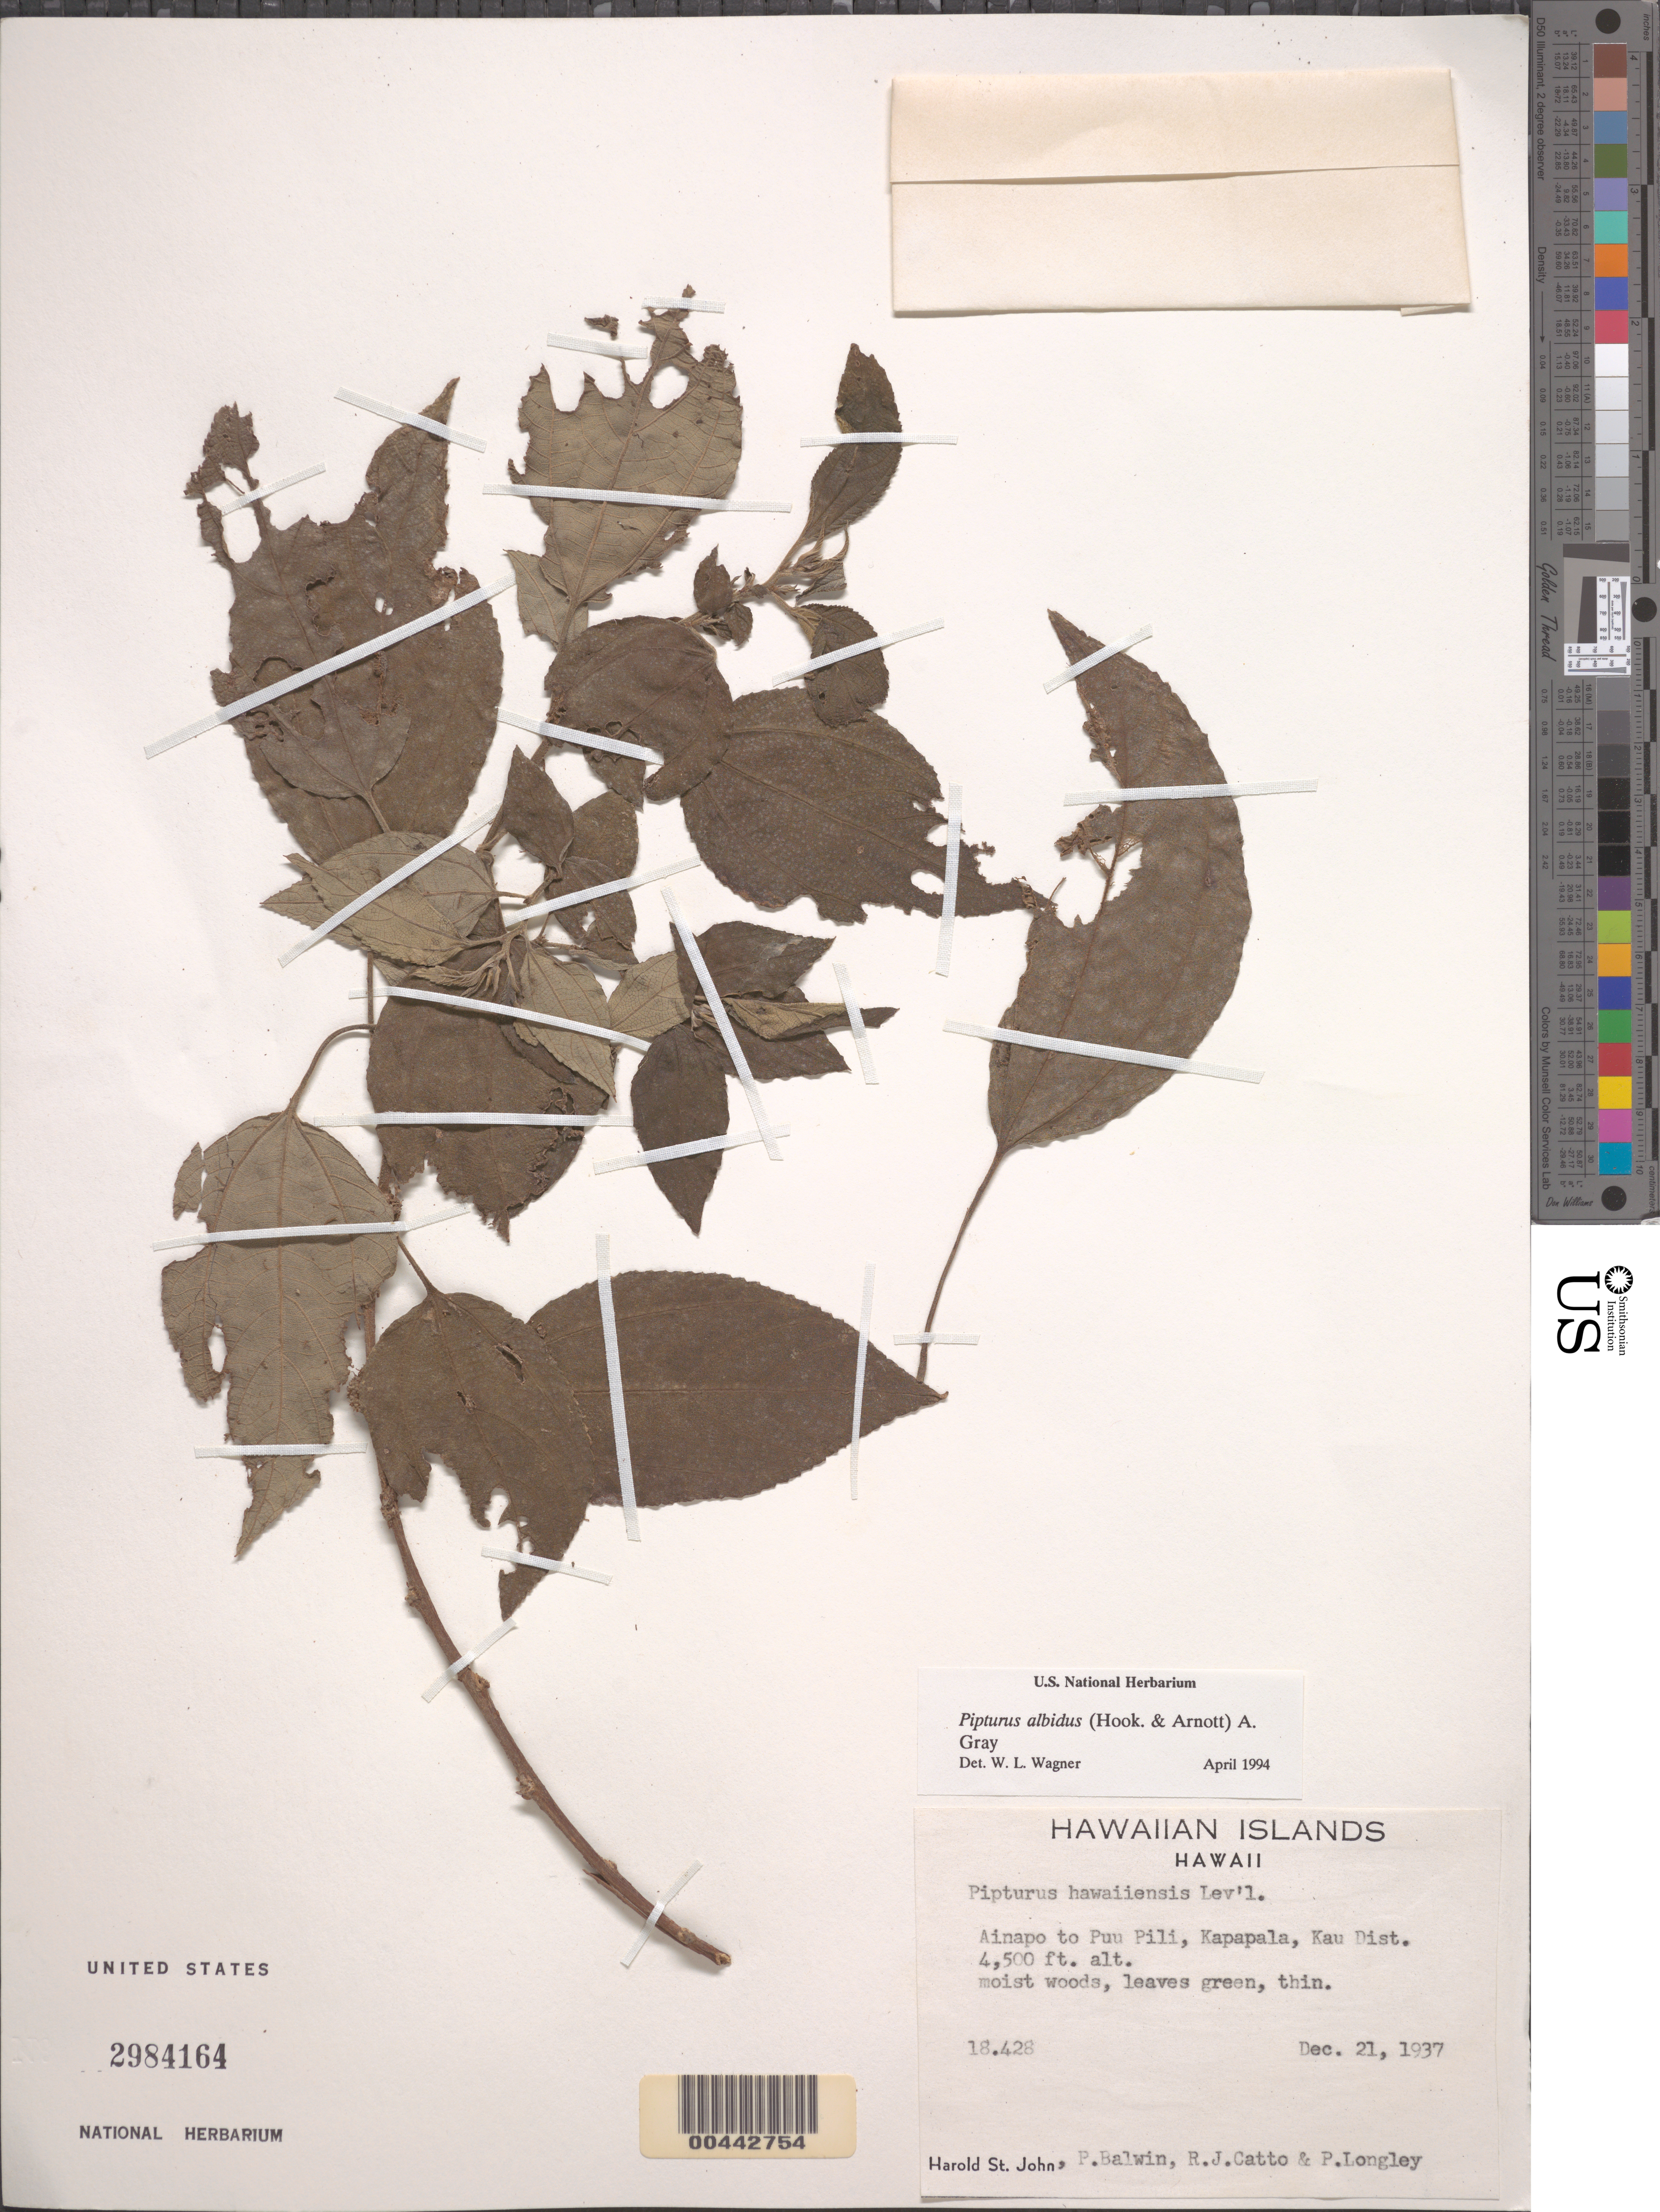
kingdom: Plantae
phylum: Tracheophyta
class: Magnoliopsida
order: Rosales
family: Urticaceae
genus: Pipturus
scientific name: Pipturus albidus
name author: (Hook. & Arn.) A. Gray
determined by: Wagner, W. L., (BOT), Smithsonian Institution - National Museum of Natural History (UNITED STATES)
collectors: H. St. John, P. Balwin, R. Catto & P. Longley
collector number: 18.428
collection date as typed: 21 Dec 1937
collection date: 1937-12-21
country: United States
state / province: Hawaii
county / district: Hawaii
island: Hawaii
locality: Ainapo to Puu Pili, Kapapala, Kau District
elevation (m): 1372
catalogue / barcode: US 2984164